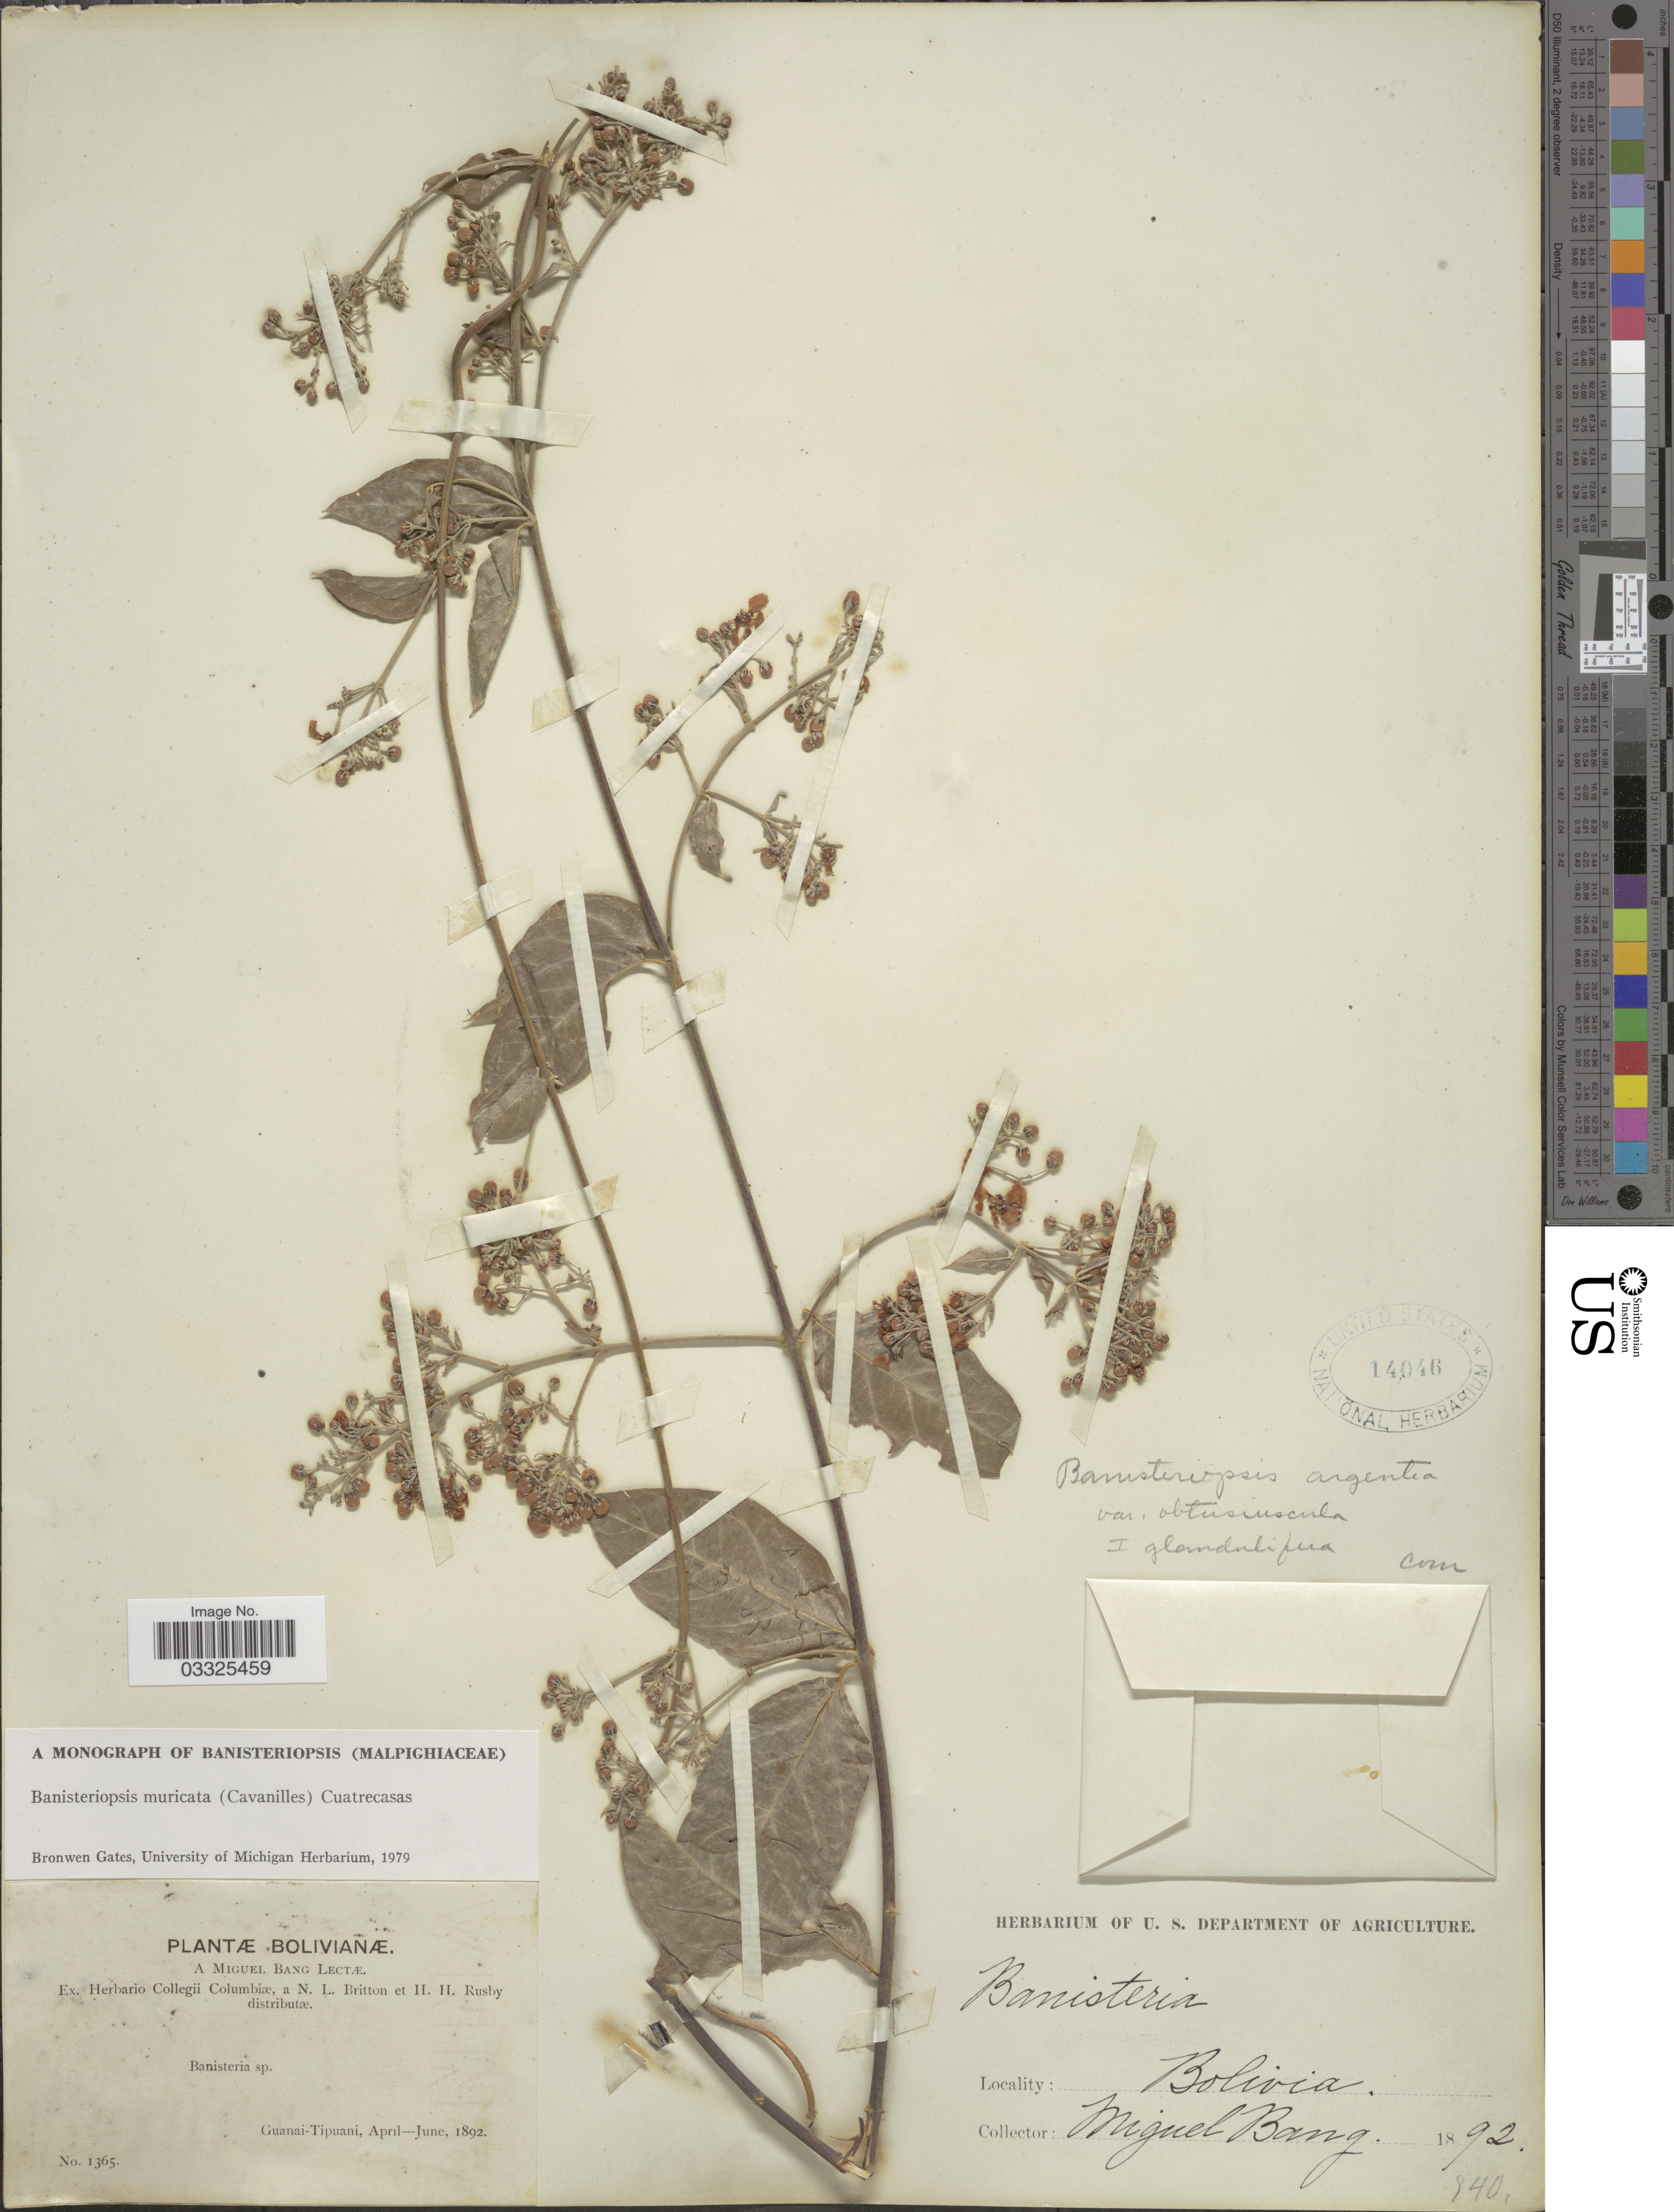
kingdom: Plantae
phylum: Tracheophyta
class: Magnoliopsida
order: Malpighiales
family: Malpighiaceae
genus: Banisteriopsis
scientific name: Banisteriopsis muricata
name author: (Cav.) Cuatrec.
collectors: M. Bang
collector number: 1365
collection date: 1892-04/1892-06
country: Bolivia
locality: Guanai-Tipuani.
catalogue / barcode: US 14046